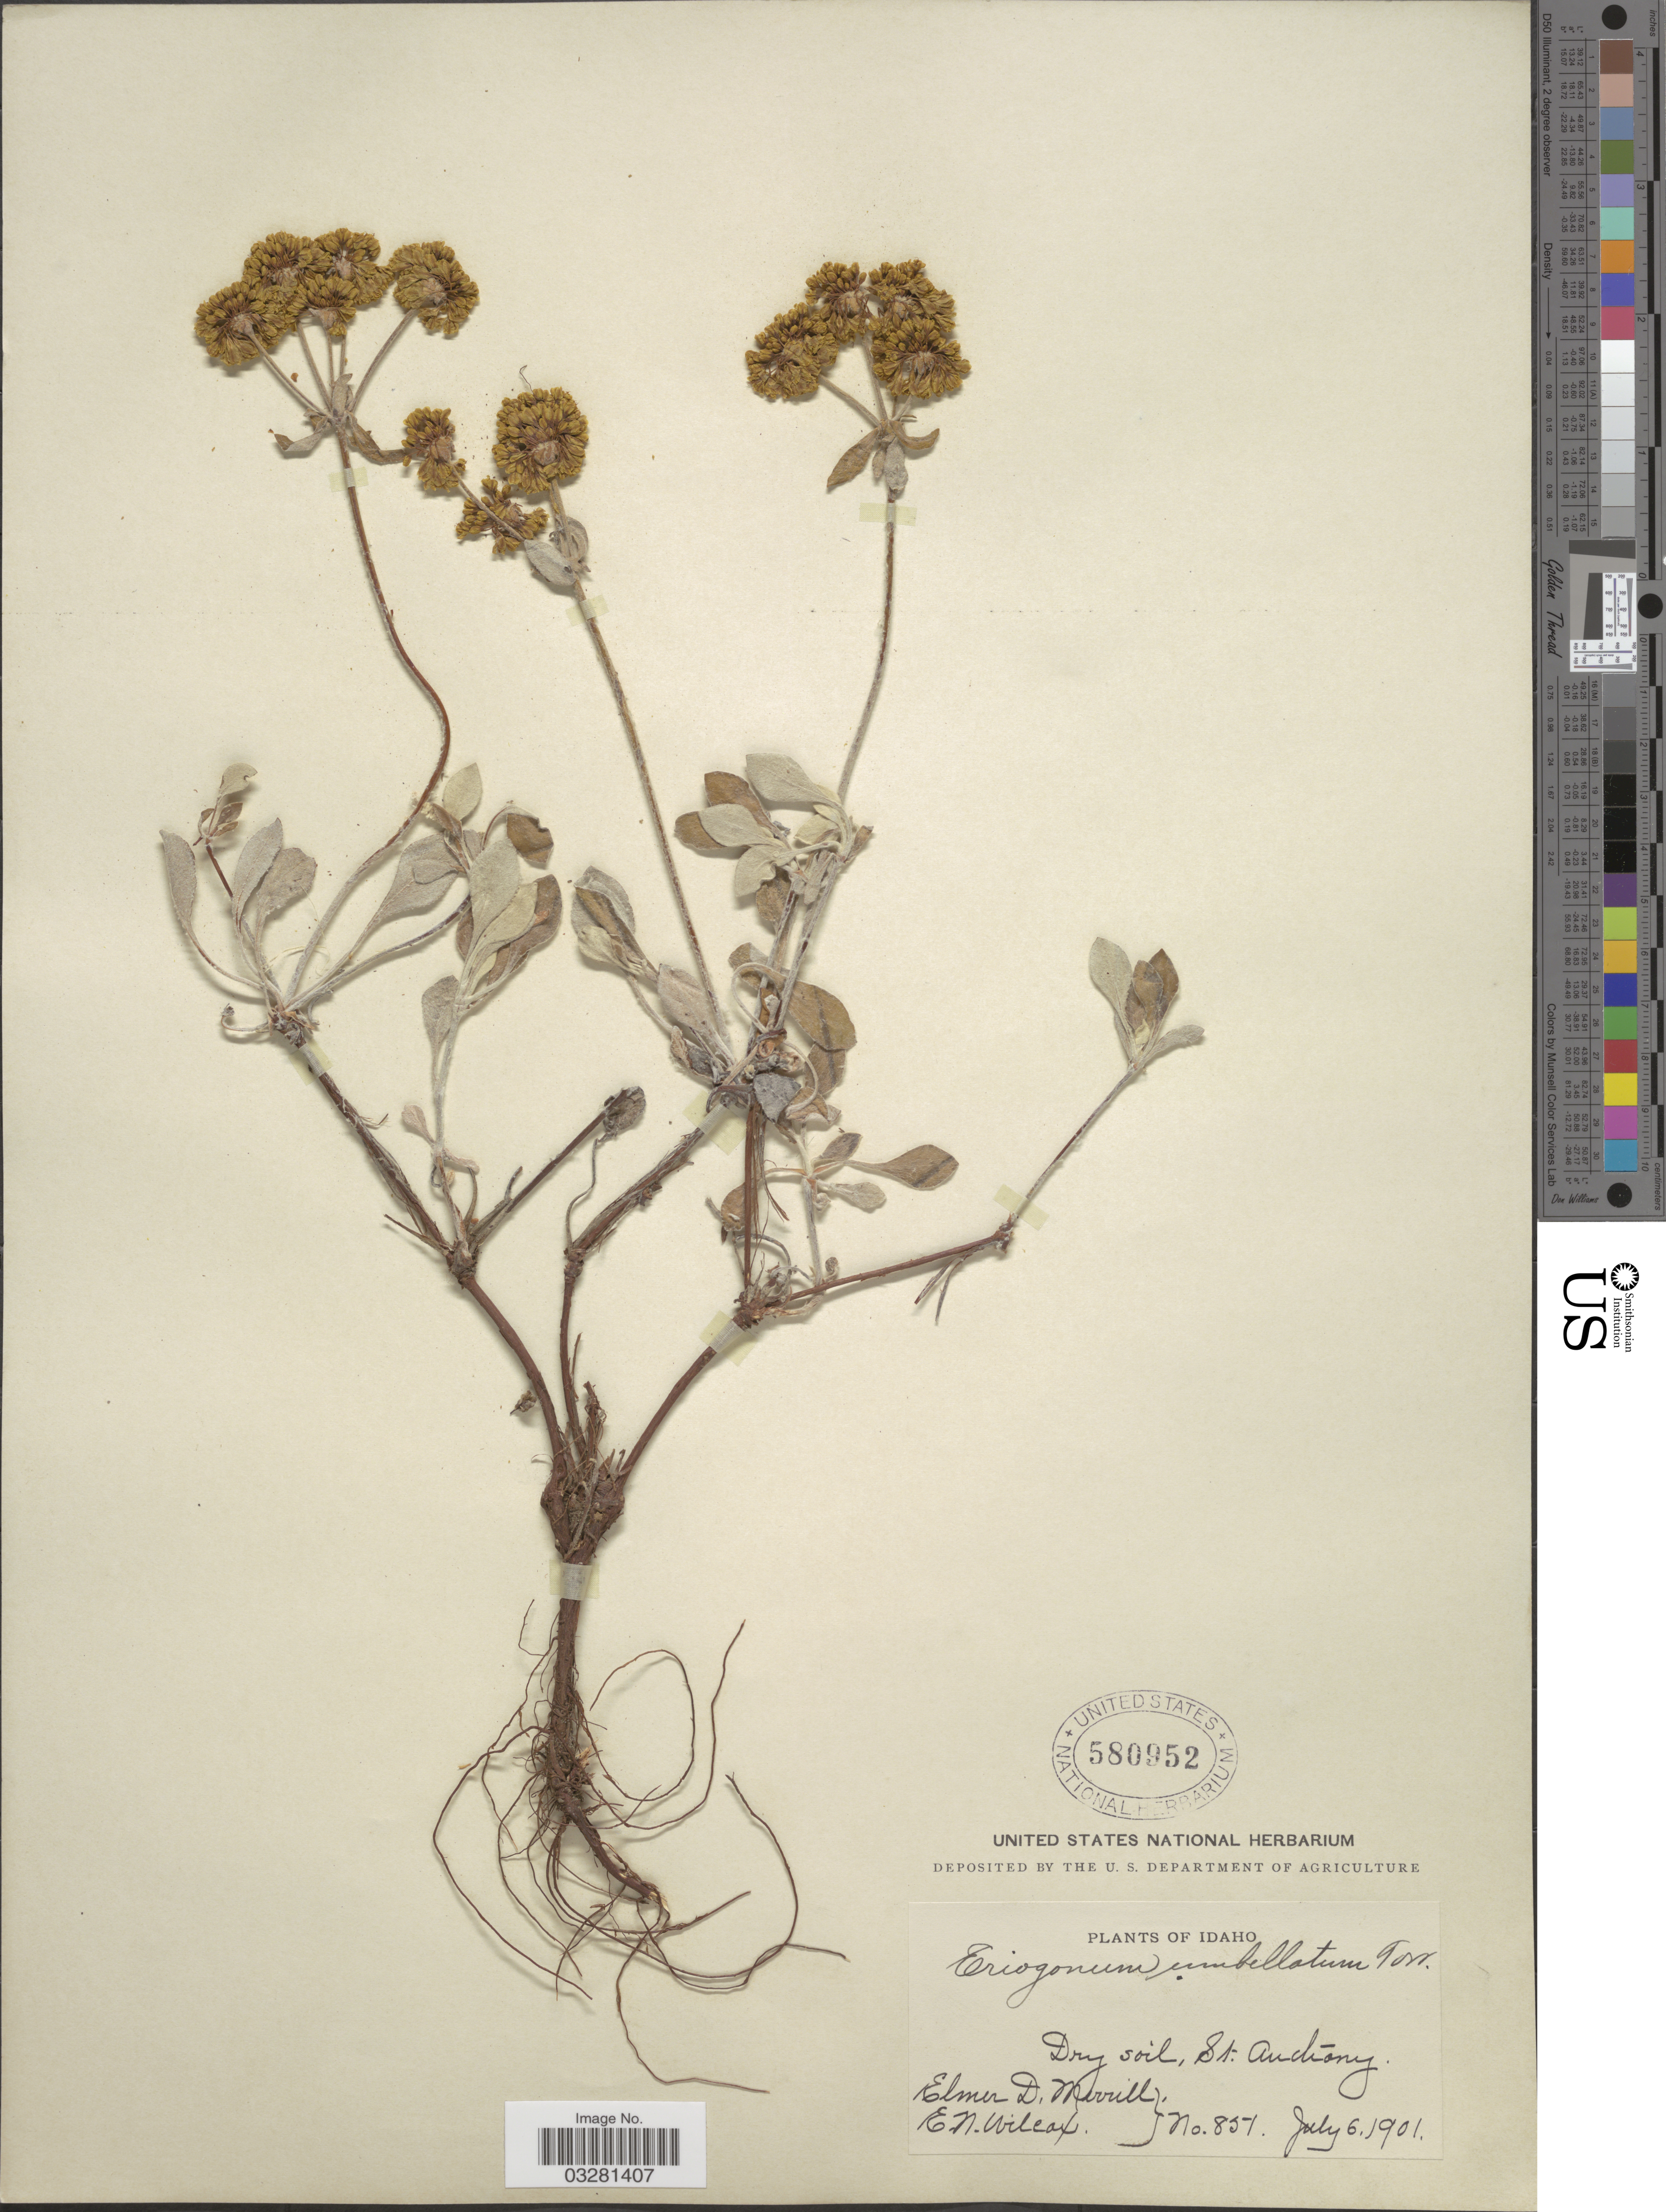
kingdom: Plantae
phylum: Tracheophyta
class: Magnoliopsida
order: Caryophyllales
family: Polygonaceae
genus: Eriogonum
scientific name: Eriogonum umbellatum var. umbellatum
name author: Torr.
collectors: E. D. Merrill & E. Wilcox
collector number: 851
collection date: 1901-07-06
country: United States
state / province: Idaho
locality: St. Anthony.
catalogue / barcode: US 580952